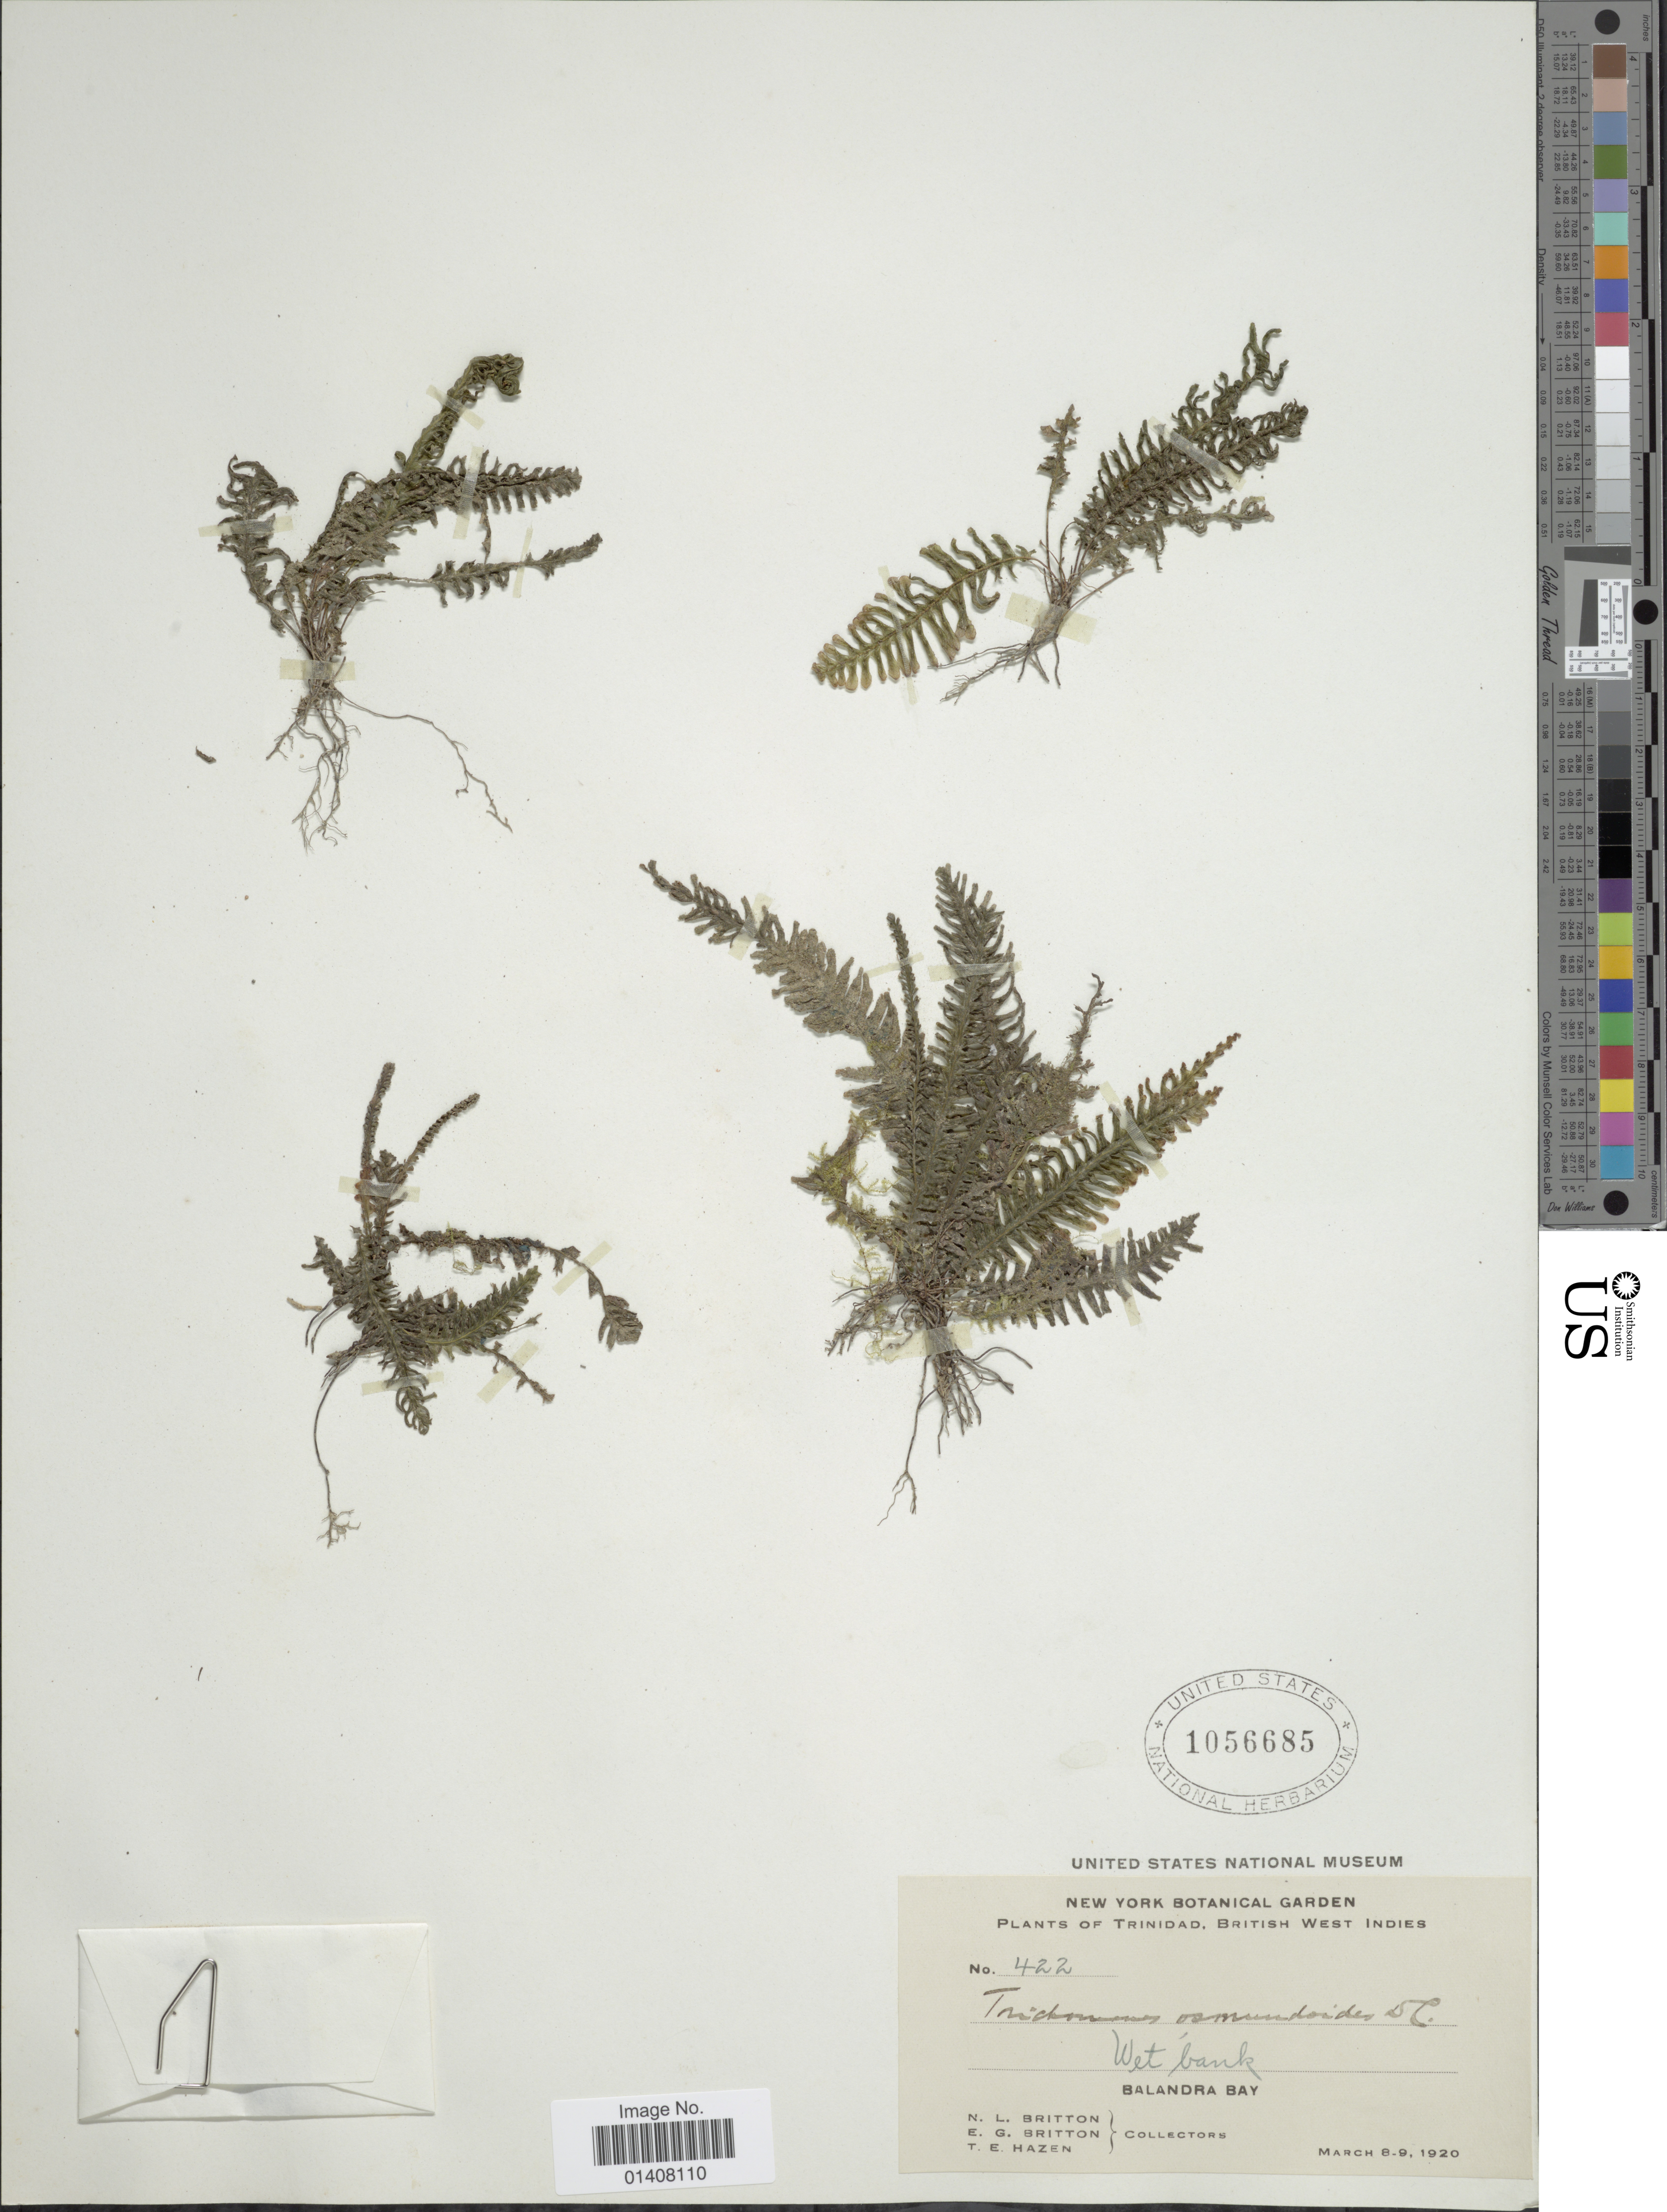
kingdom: Plantae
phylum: Tracheophyta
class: Polypodiopsida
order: Hymenophyllales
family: Hymenophyllaceae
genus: Trichomanes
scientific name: Trichomanes osmundoides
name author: DC. ex Poir.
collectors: N. Britton, E. G. Britton & T. E. Hazen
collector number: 422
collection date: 1920-03-08/1920-03-09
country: Trinidad and Tobago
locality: Trinidad, British West Indies, Balandra bay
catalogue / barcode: US 1056685